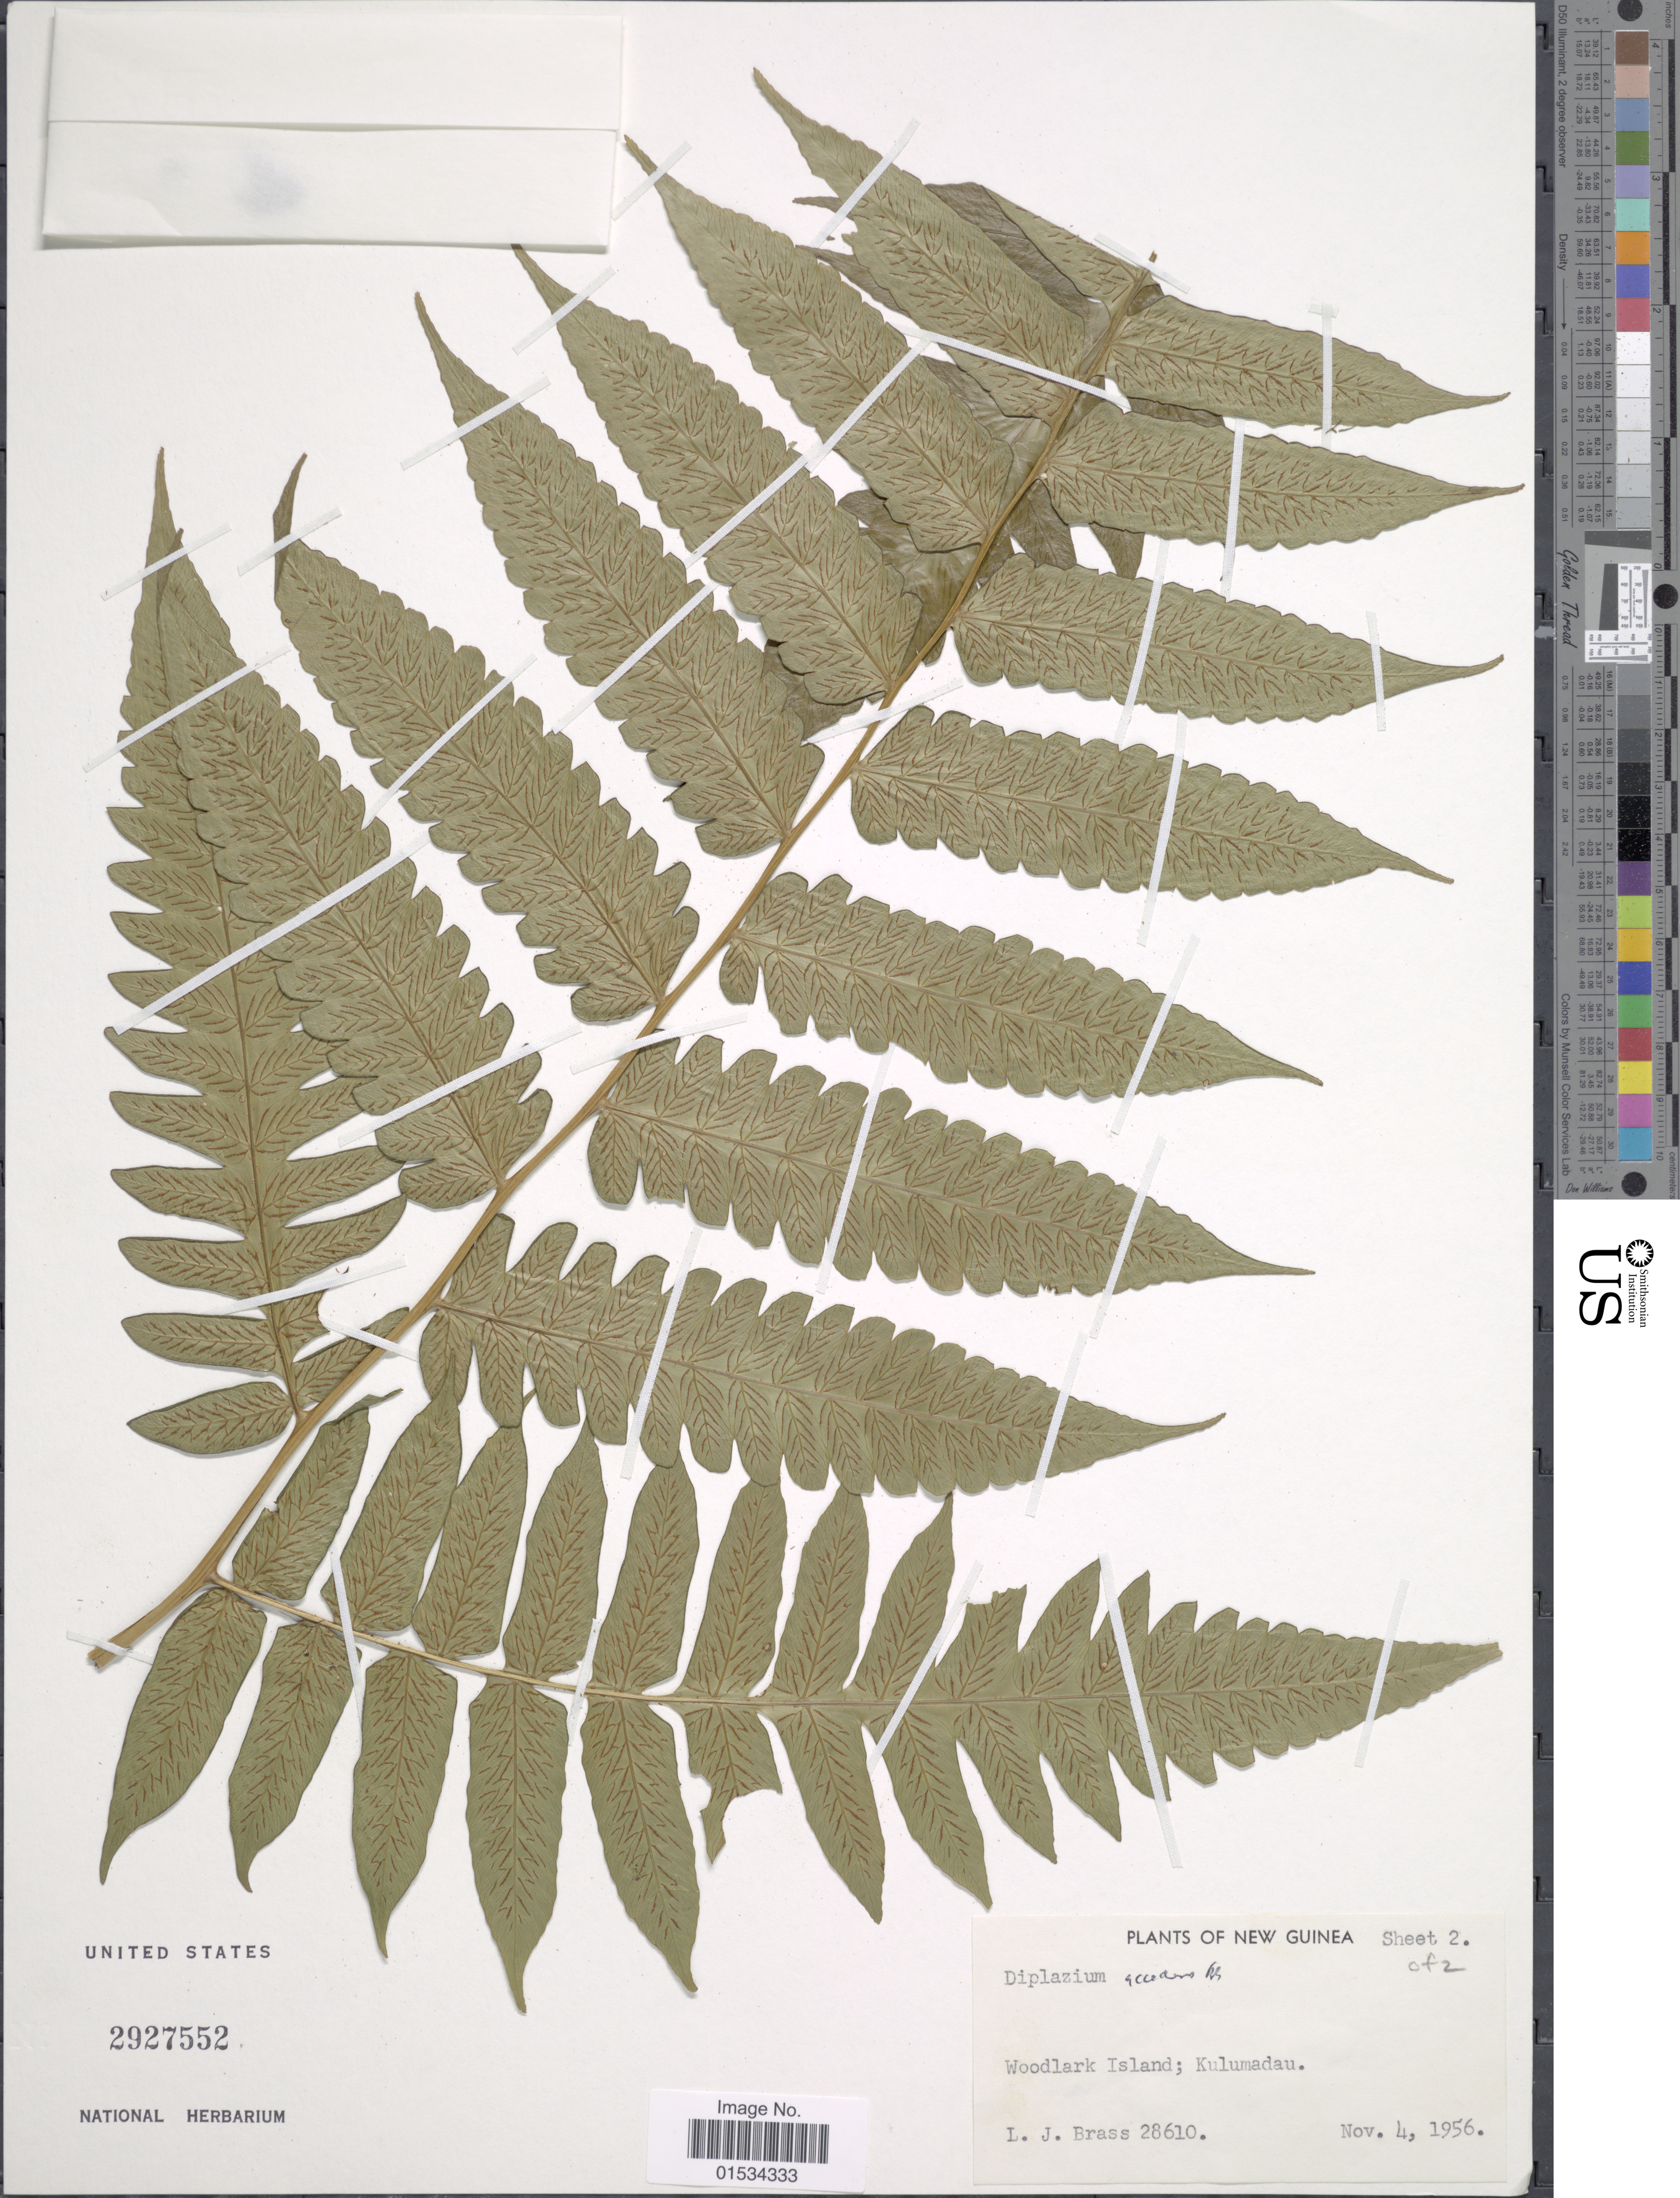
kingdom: Plantae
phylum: Tracheophyta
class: Polypodiopsida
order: Polypodiales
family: Athyriaceae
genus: Diplazium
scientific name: Diplazium accendens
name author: Blume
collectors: L. J. Brass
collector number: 208610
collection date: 1956-11-04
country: Papua New Guinea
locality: New Guinea, Woodlark Island, Kulumadau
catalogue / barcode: US 2927552